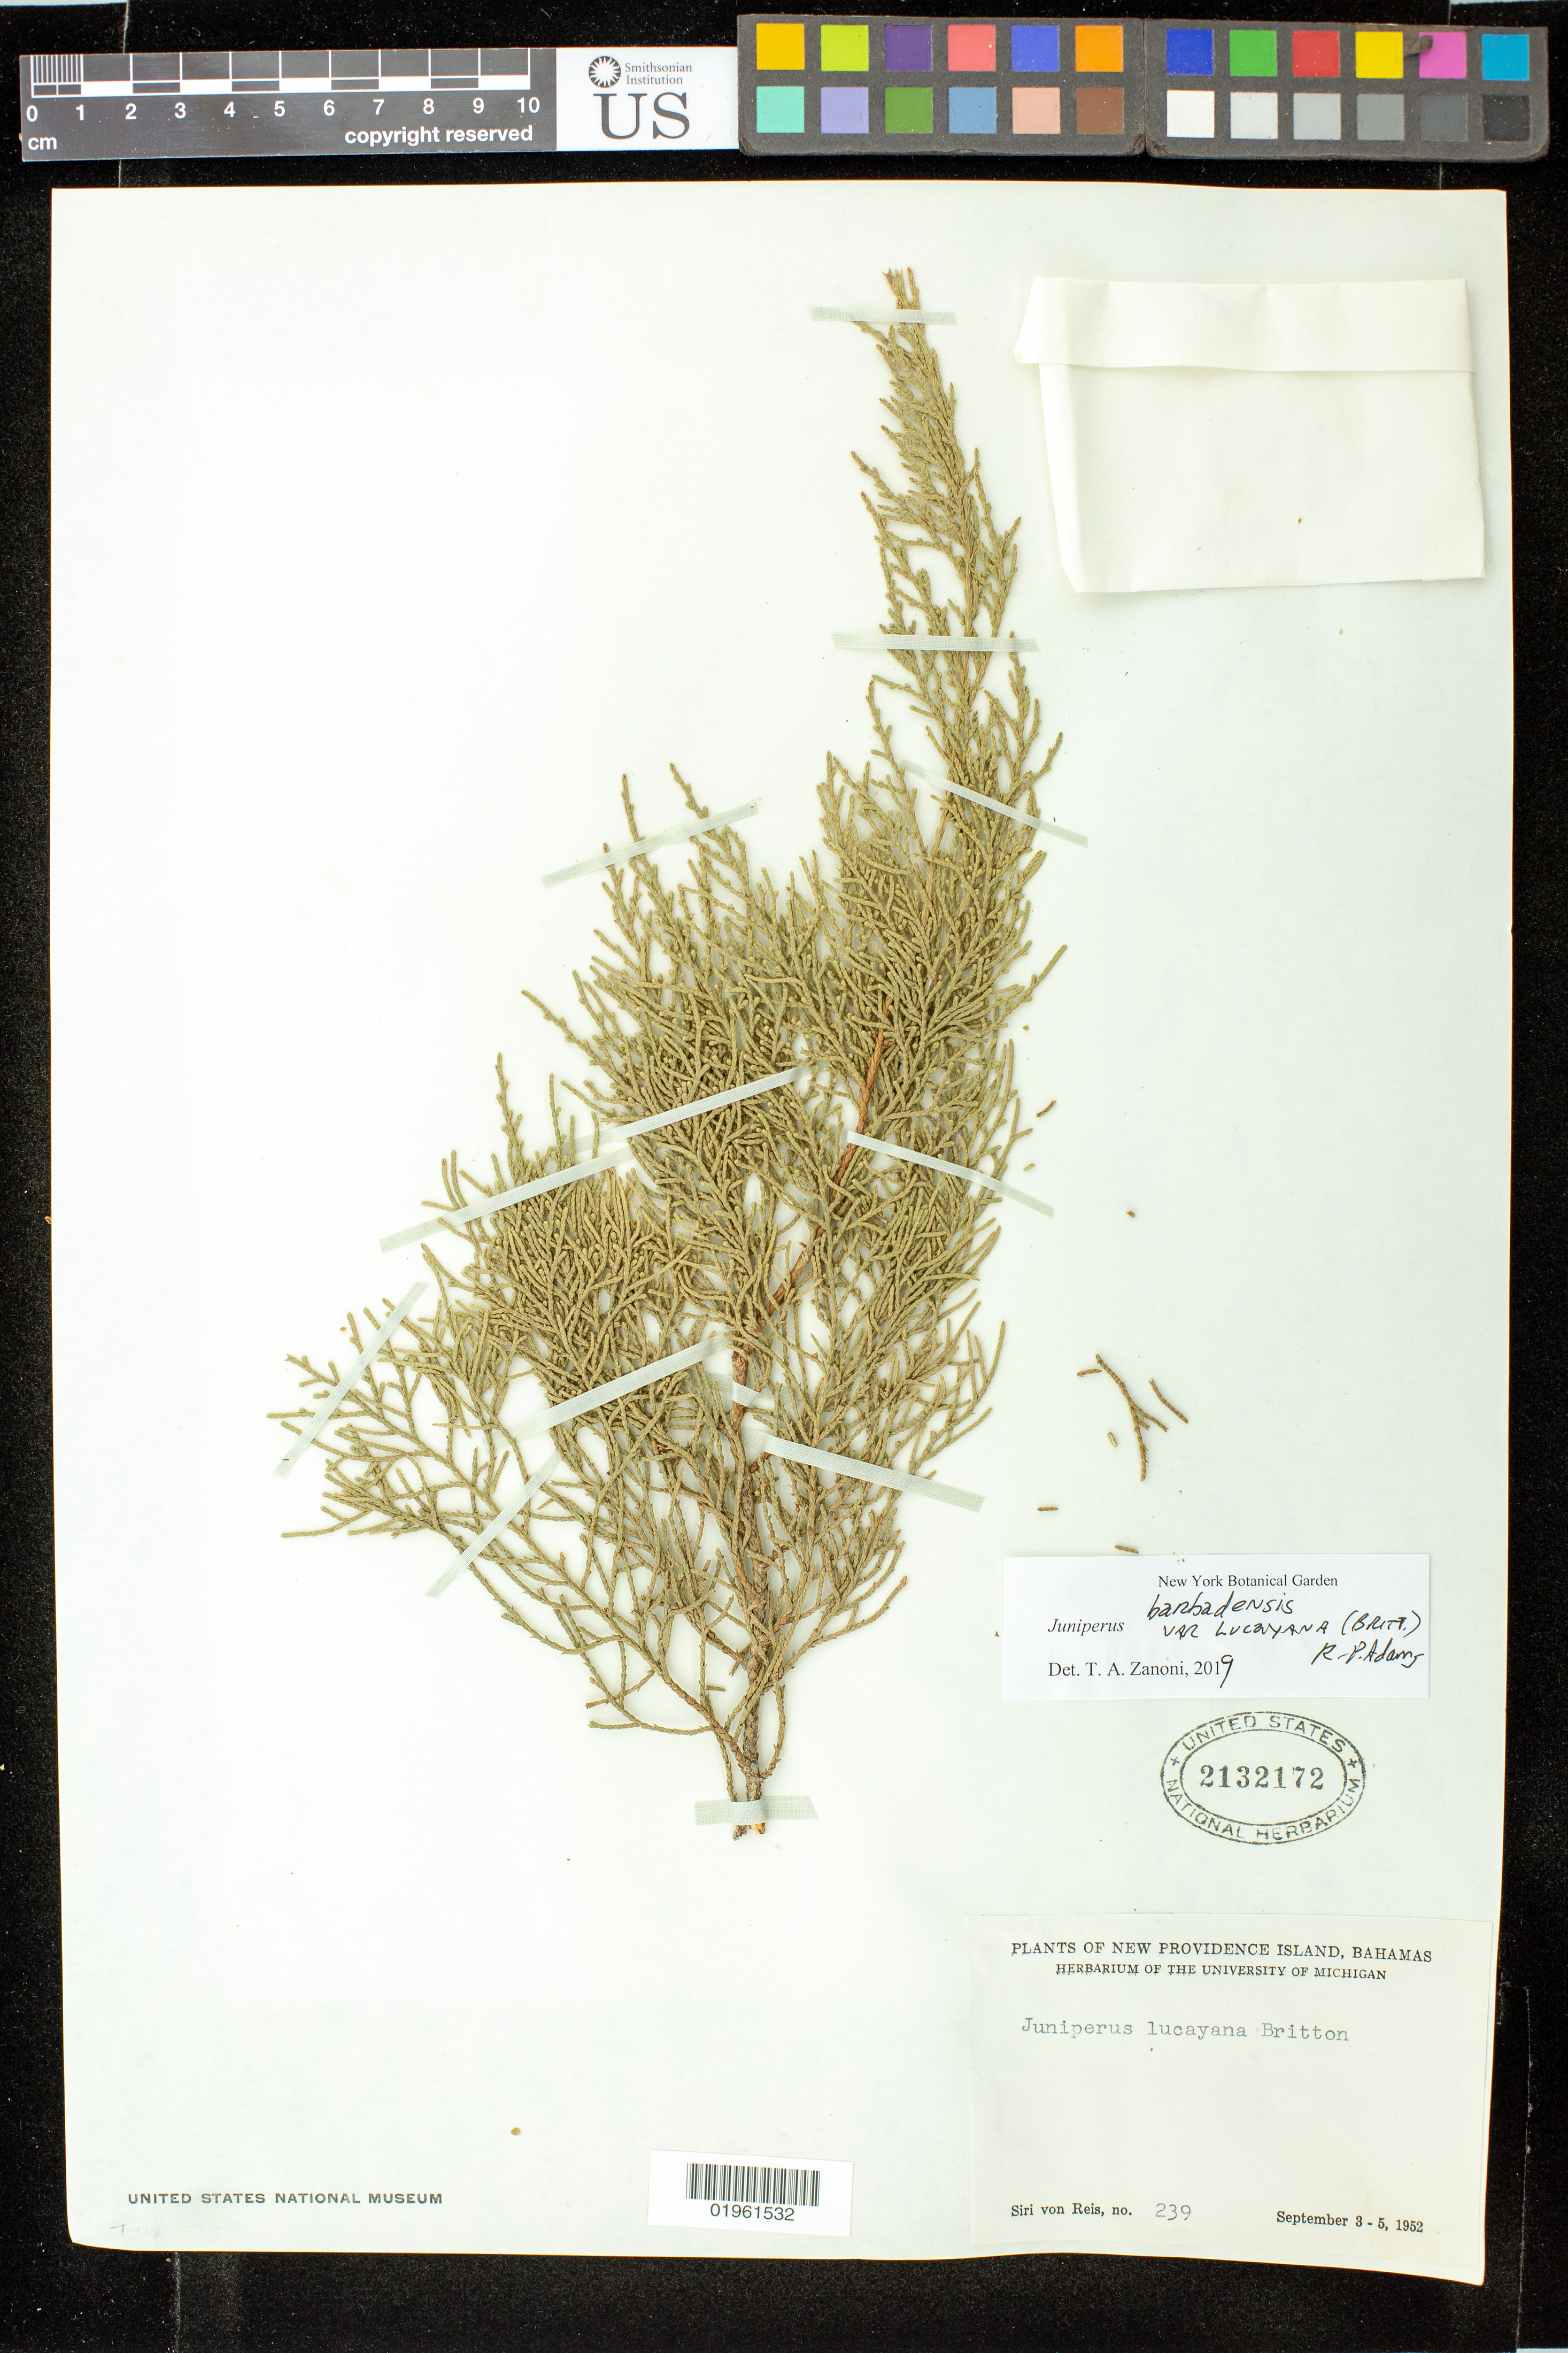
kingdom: Plantae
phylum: Tracheophyta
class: Pinopsida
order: Pinales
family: Cupressaceae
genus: Juniperus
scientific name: Juniperus barbadensis var. lucayana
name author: (Britton) R.P. Adams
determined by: Zanoni, T. A., (NY), New York Botanical Garden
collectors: S. von Reis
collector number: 239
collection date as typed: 03 Sep 1952 to 05 Sep 1952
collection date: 1952-09-03/1952-09-05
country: Bahamas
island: New Providence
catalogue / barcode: US 2132172